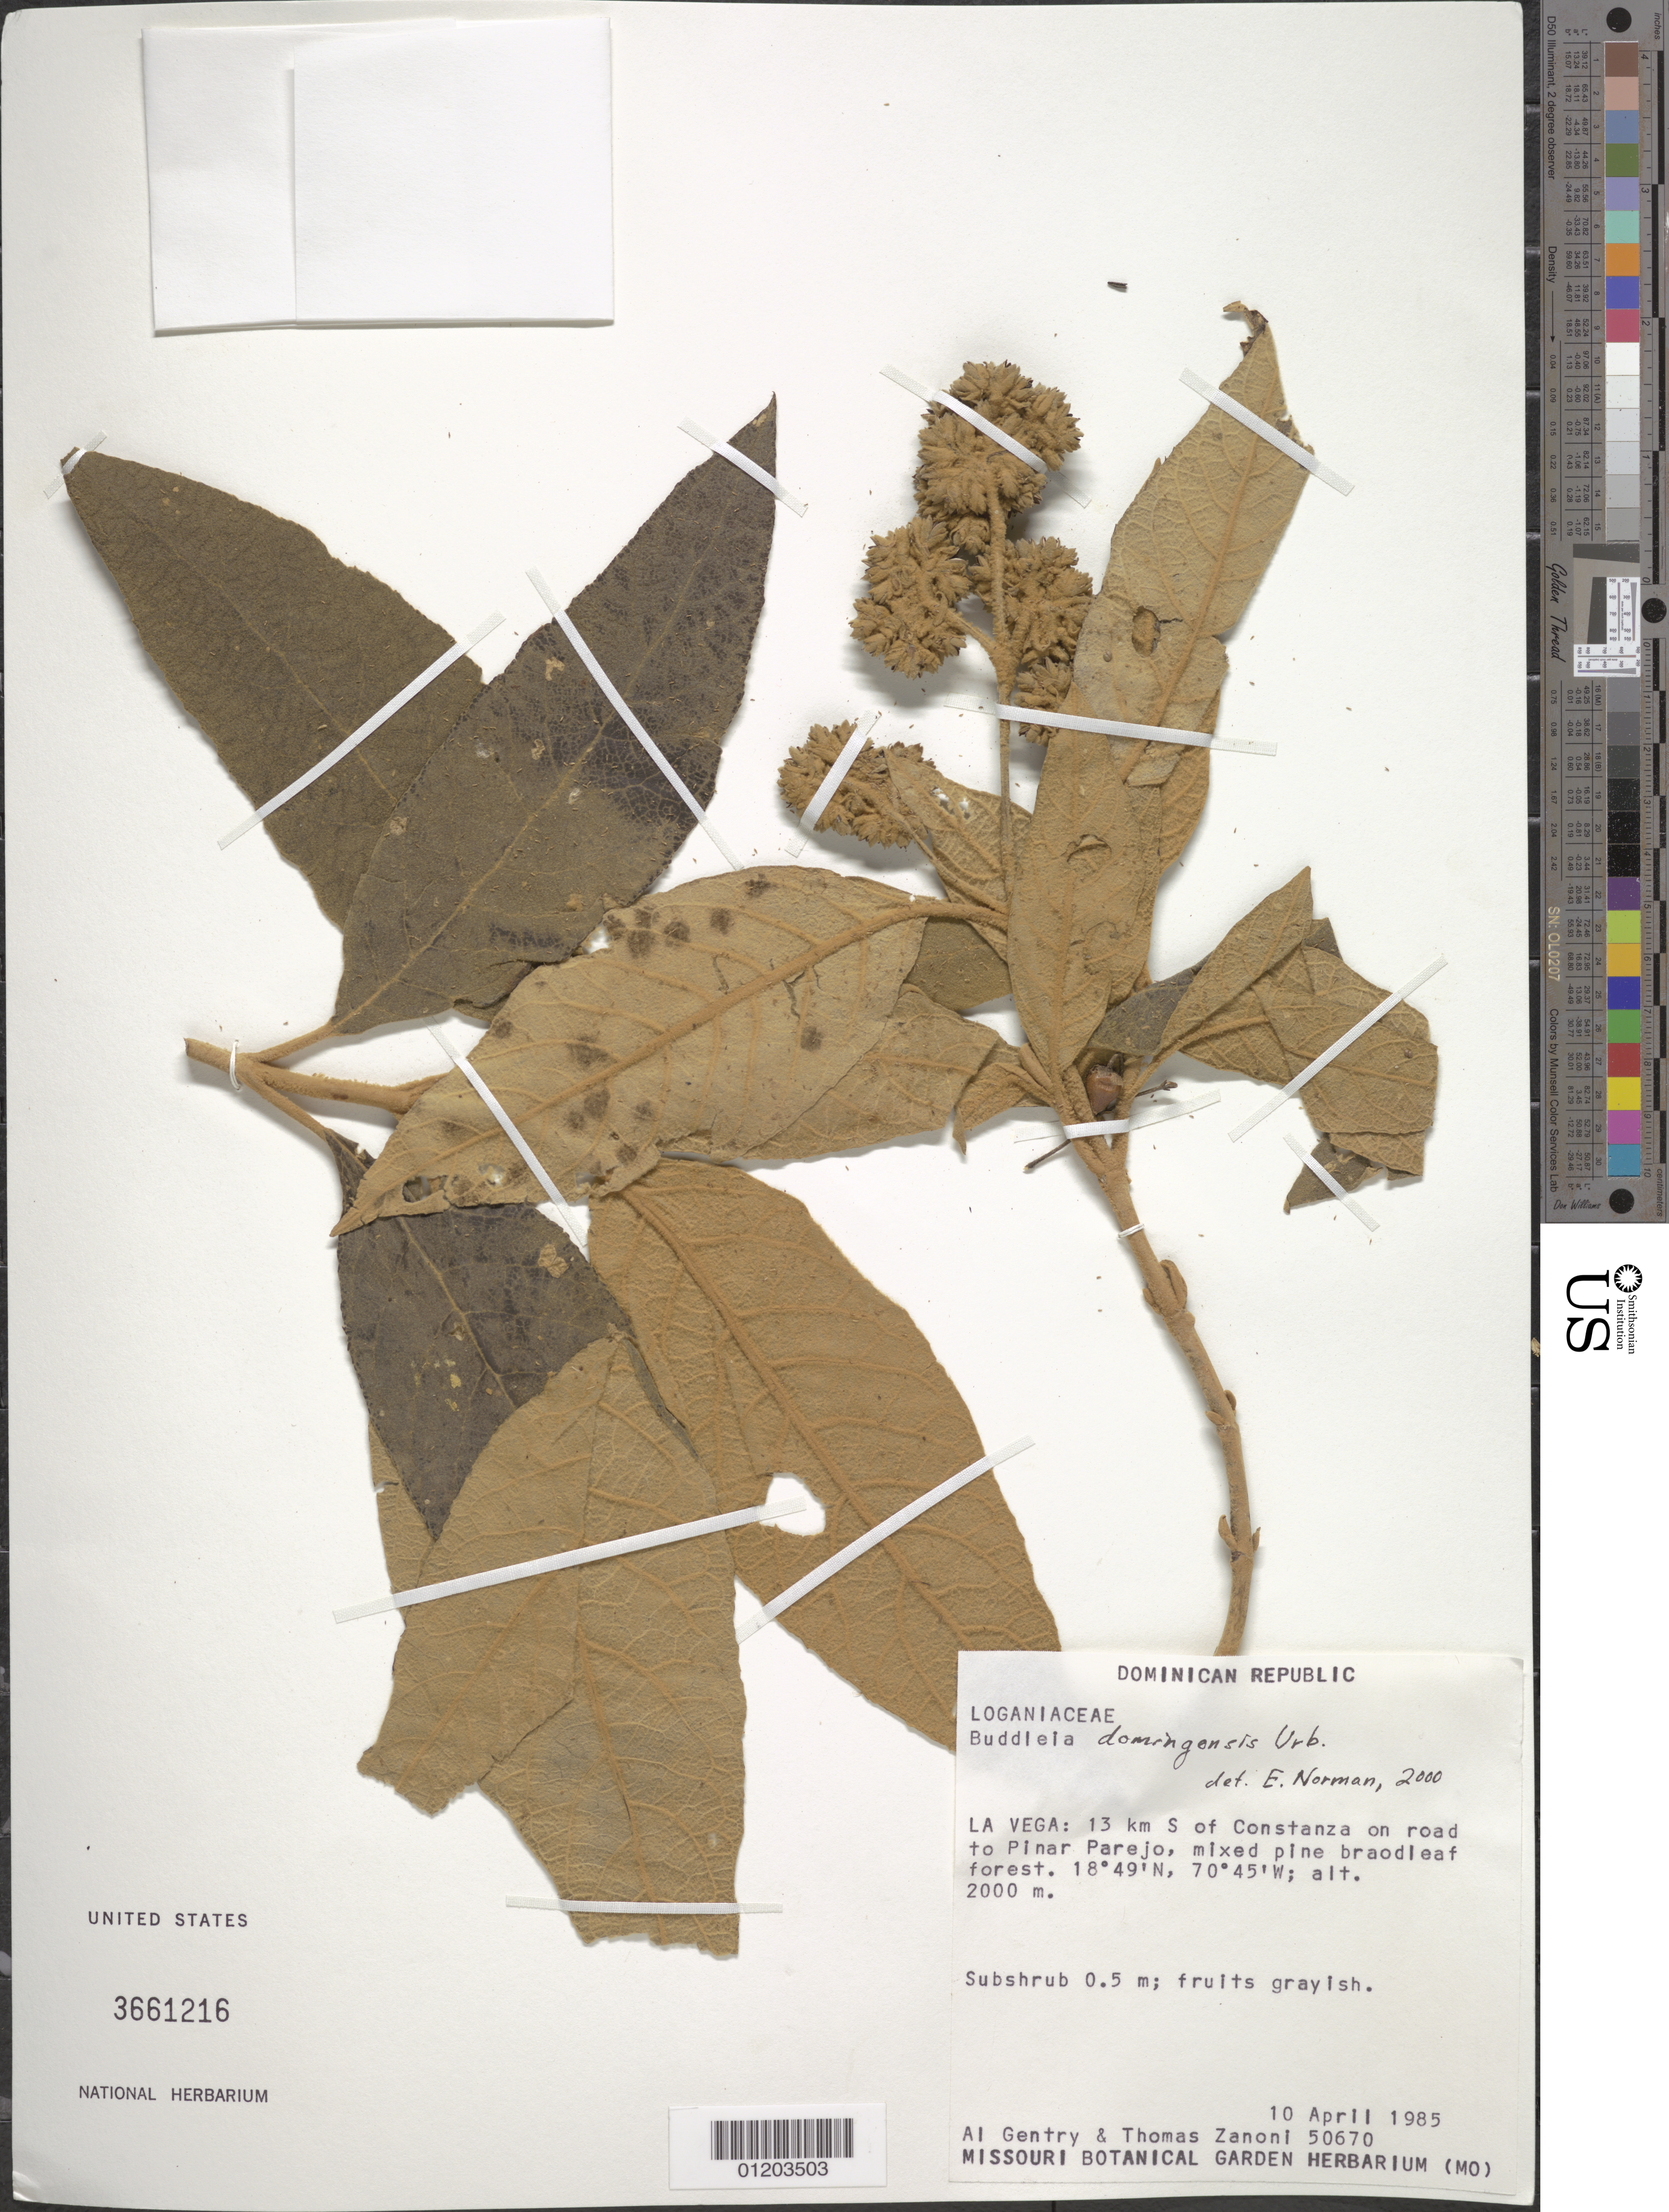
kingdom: Plantae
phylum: Tracheophyta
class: Magnoliopsida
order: Lamiales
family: Scrophulariaceae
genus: Buddleja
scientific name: Buddleja domingensis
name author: Urb.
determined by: Norman, E.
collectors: A. H. Gentry & T. A. Zanoni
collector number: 50670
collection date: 1985-04-10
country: Dominican Republic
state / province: La Vega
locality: Constanza, 13 km S, on road to Pinar Parejo.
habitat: Mixed pine broadleaf forest.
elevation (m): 2000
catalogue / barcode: US 3661216